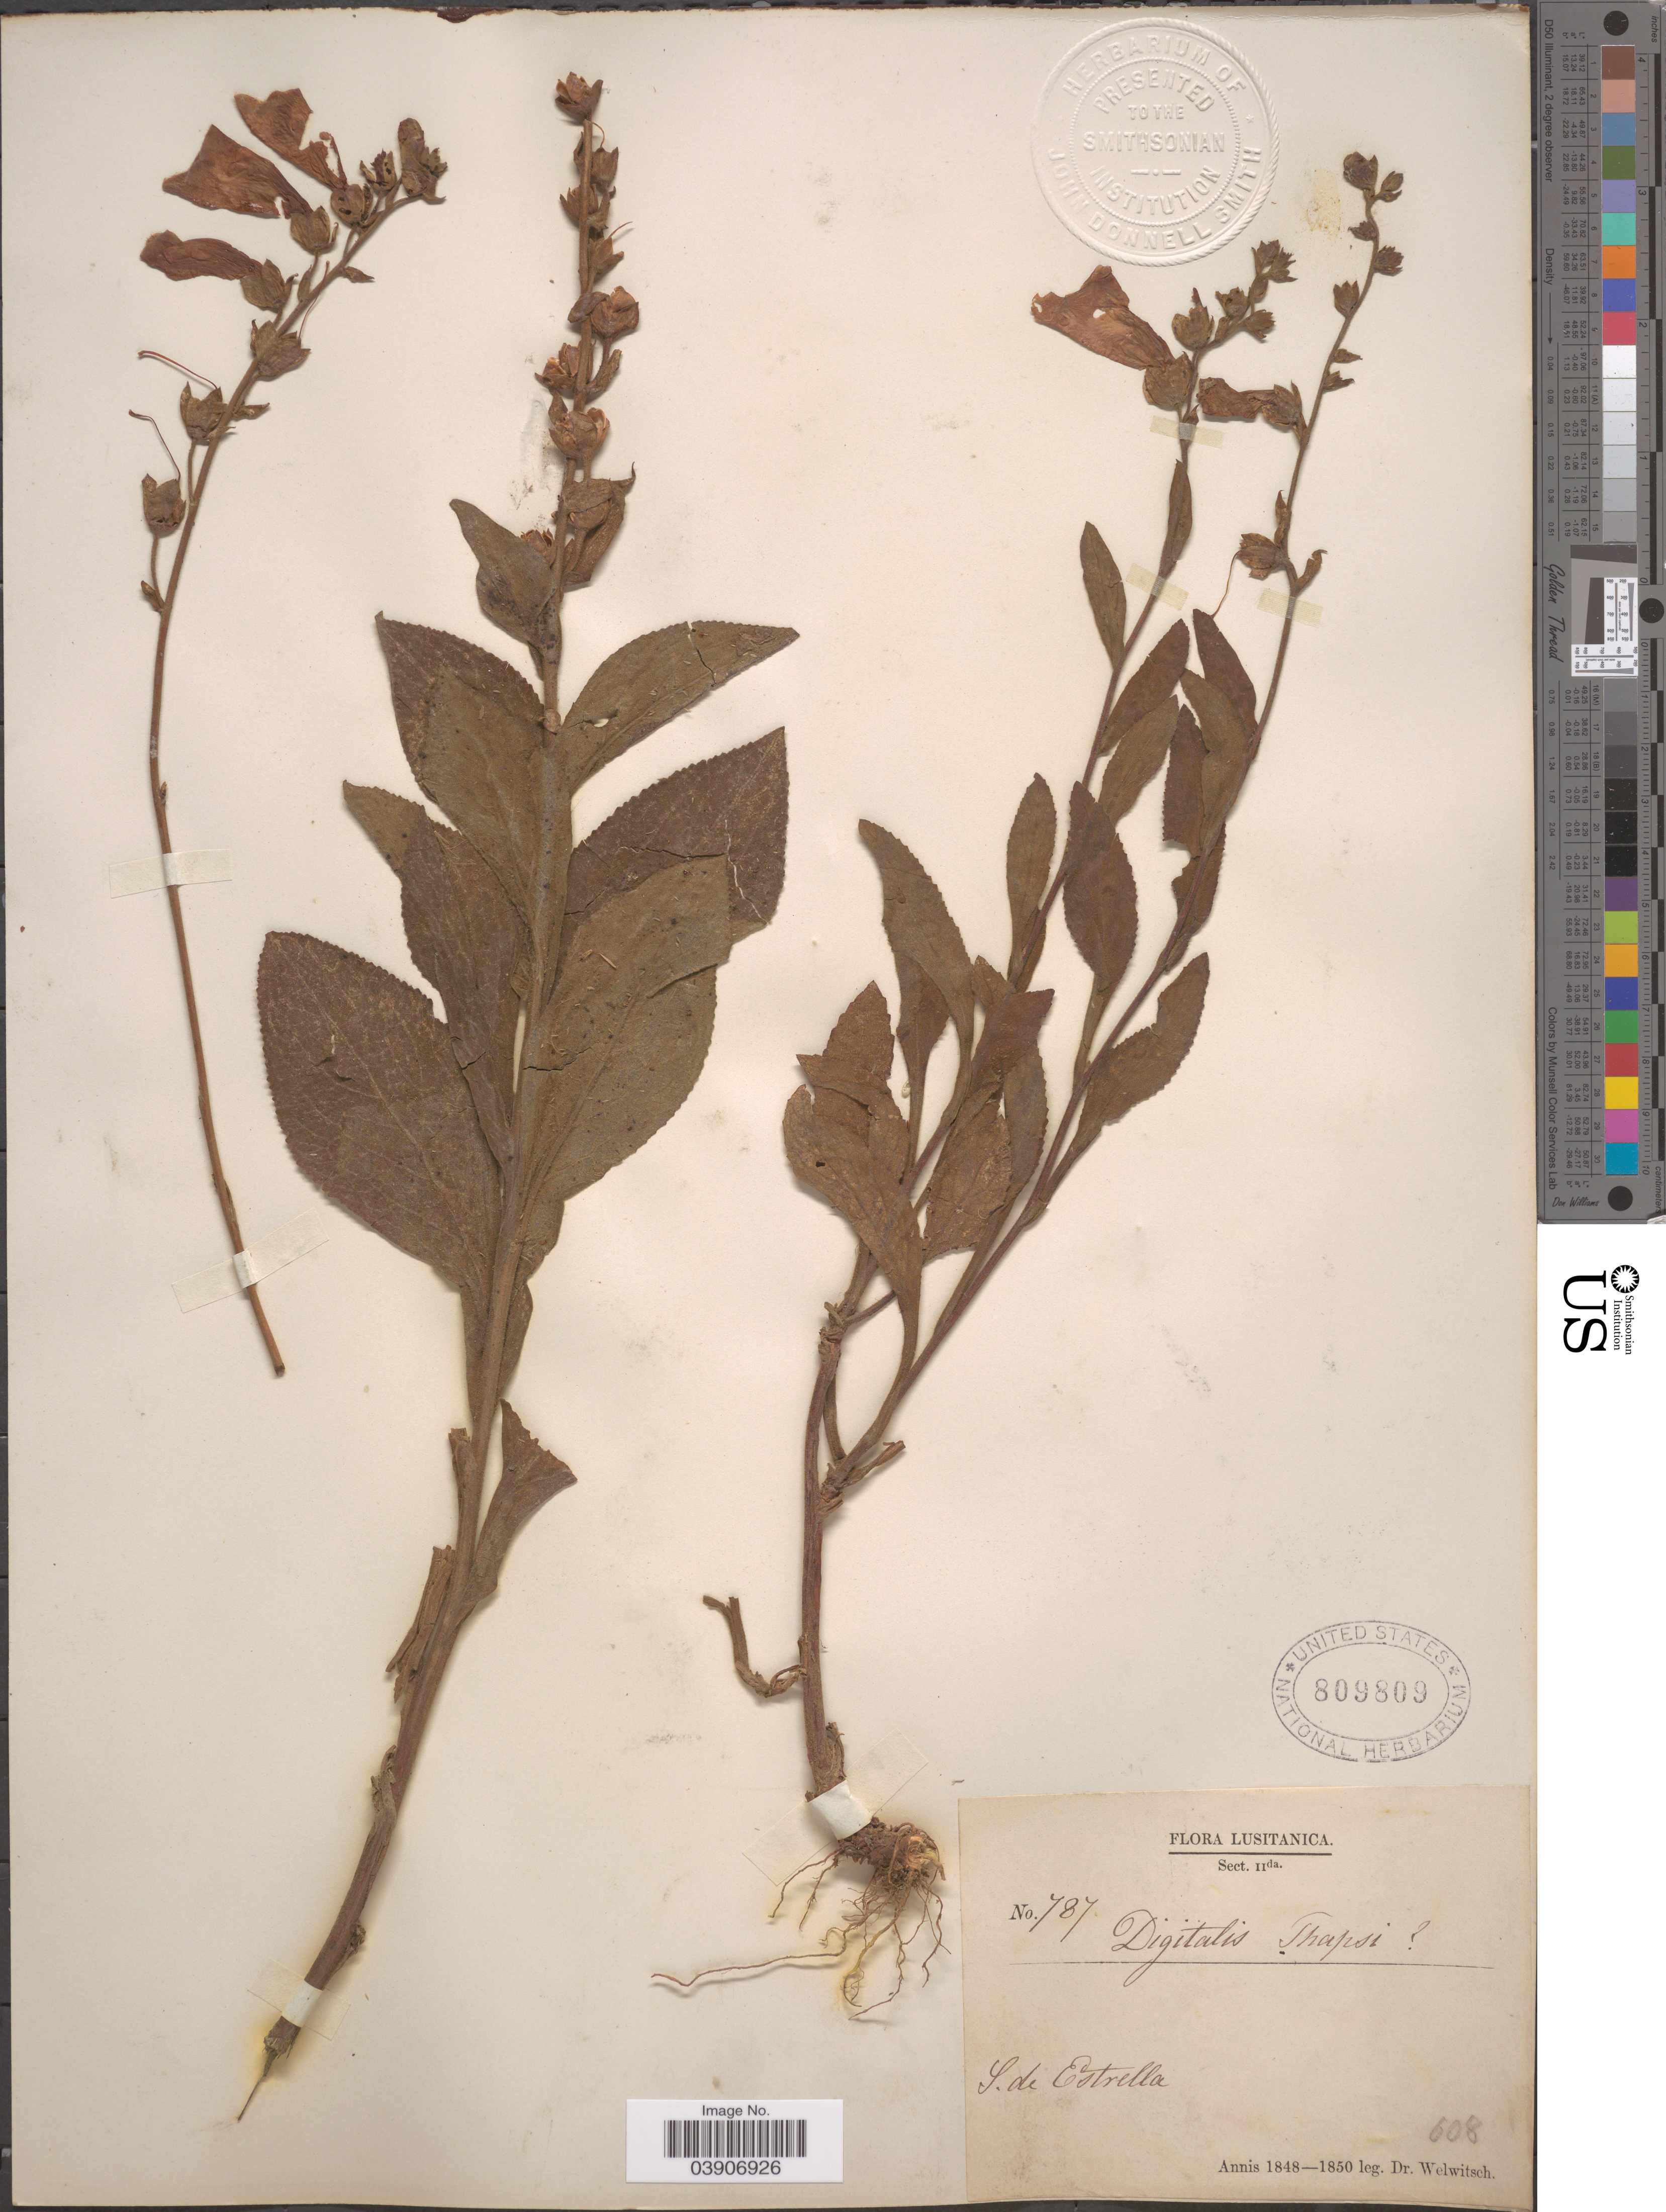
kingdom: Plantae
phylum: Tracheophyta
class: Magnoliopsida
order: Lamiales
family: Plantaginaceae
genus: Digitalis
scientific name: Digitalis thapsi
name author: L.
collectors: -. Welwitsch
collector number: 787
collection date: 1848/1850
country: Portugal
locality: Lusitanica. S. de Estrella.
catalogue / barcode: US 809809